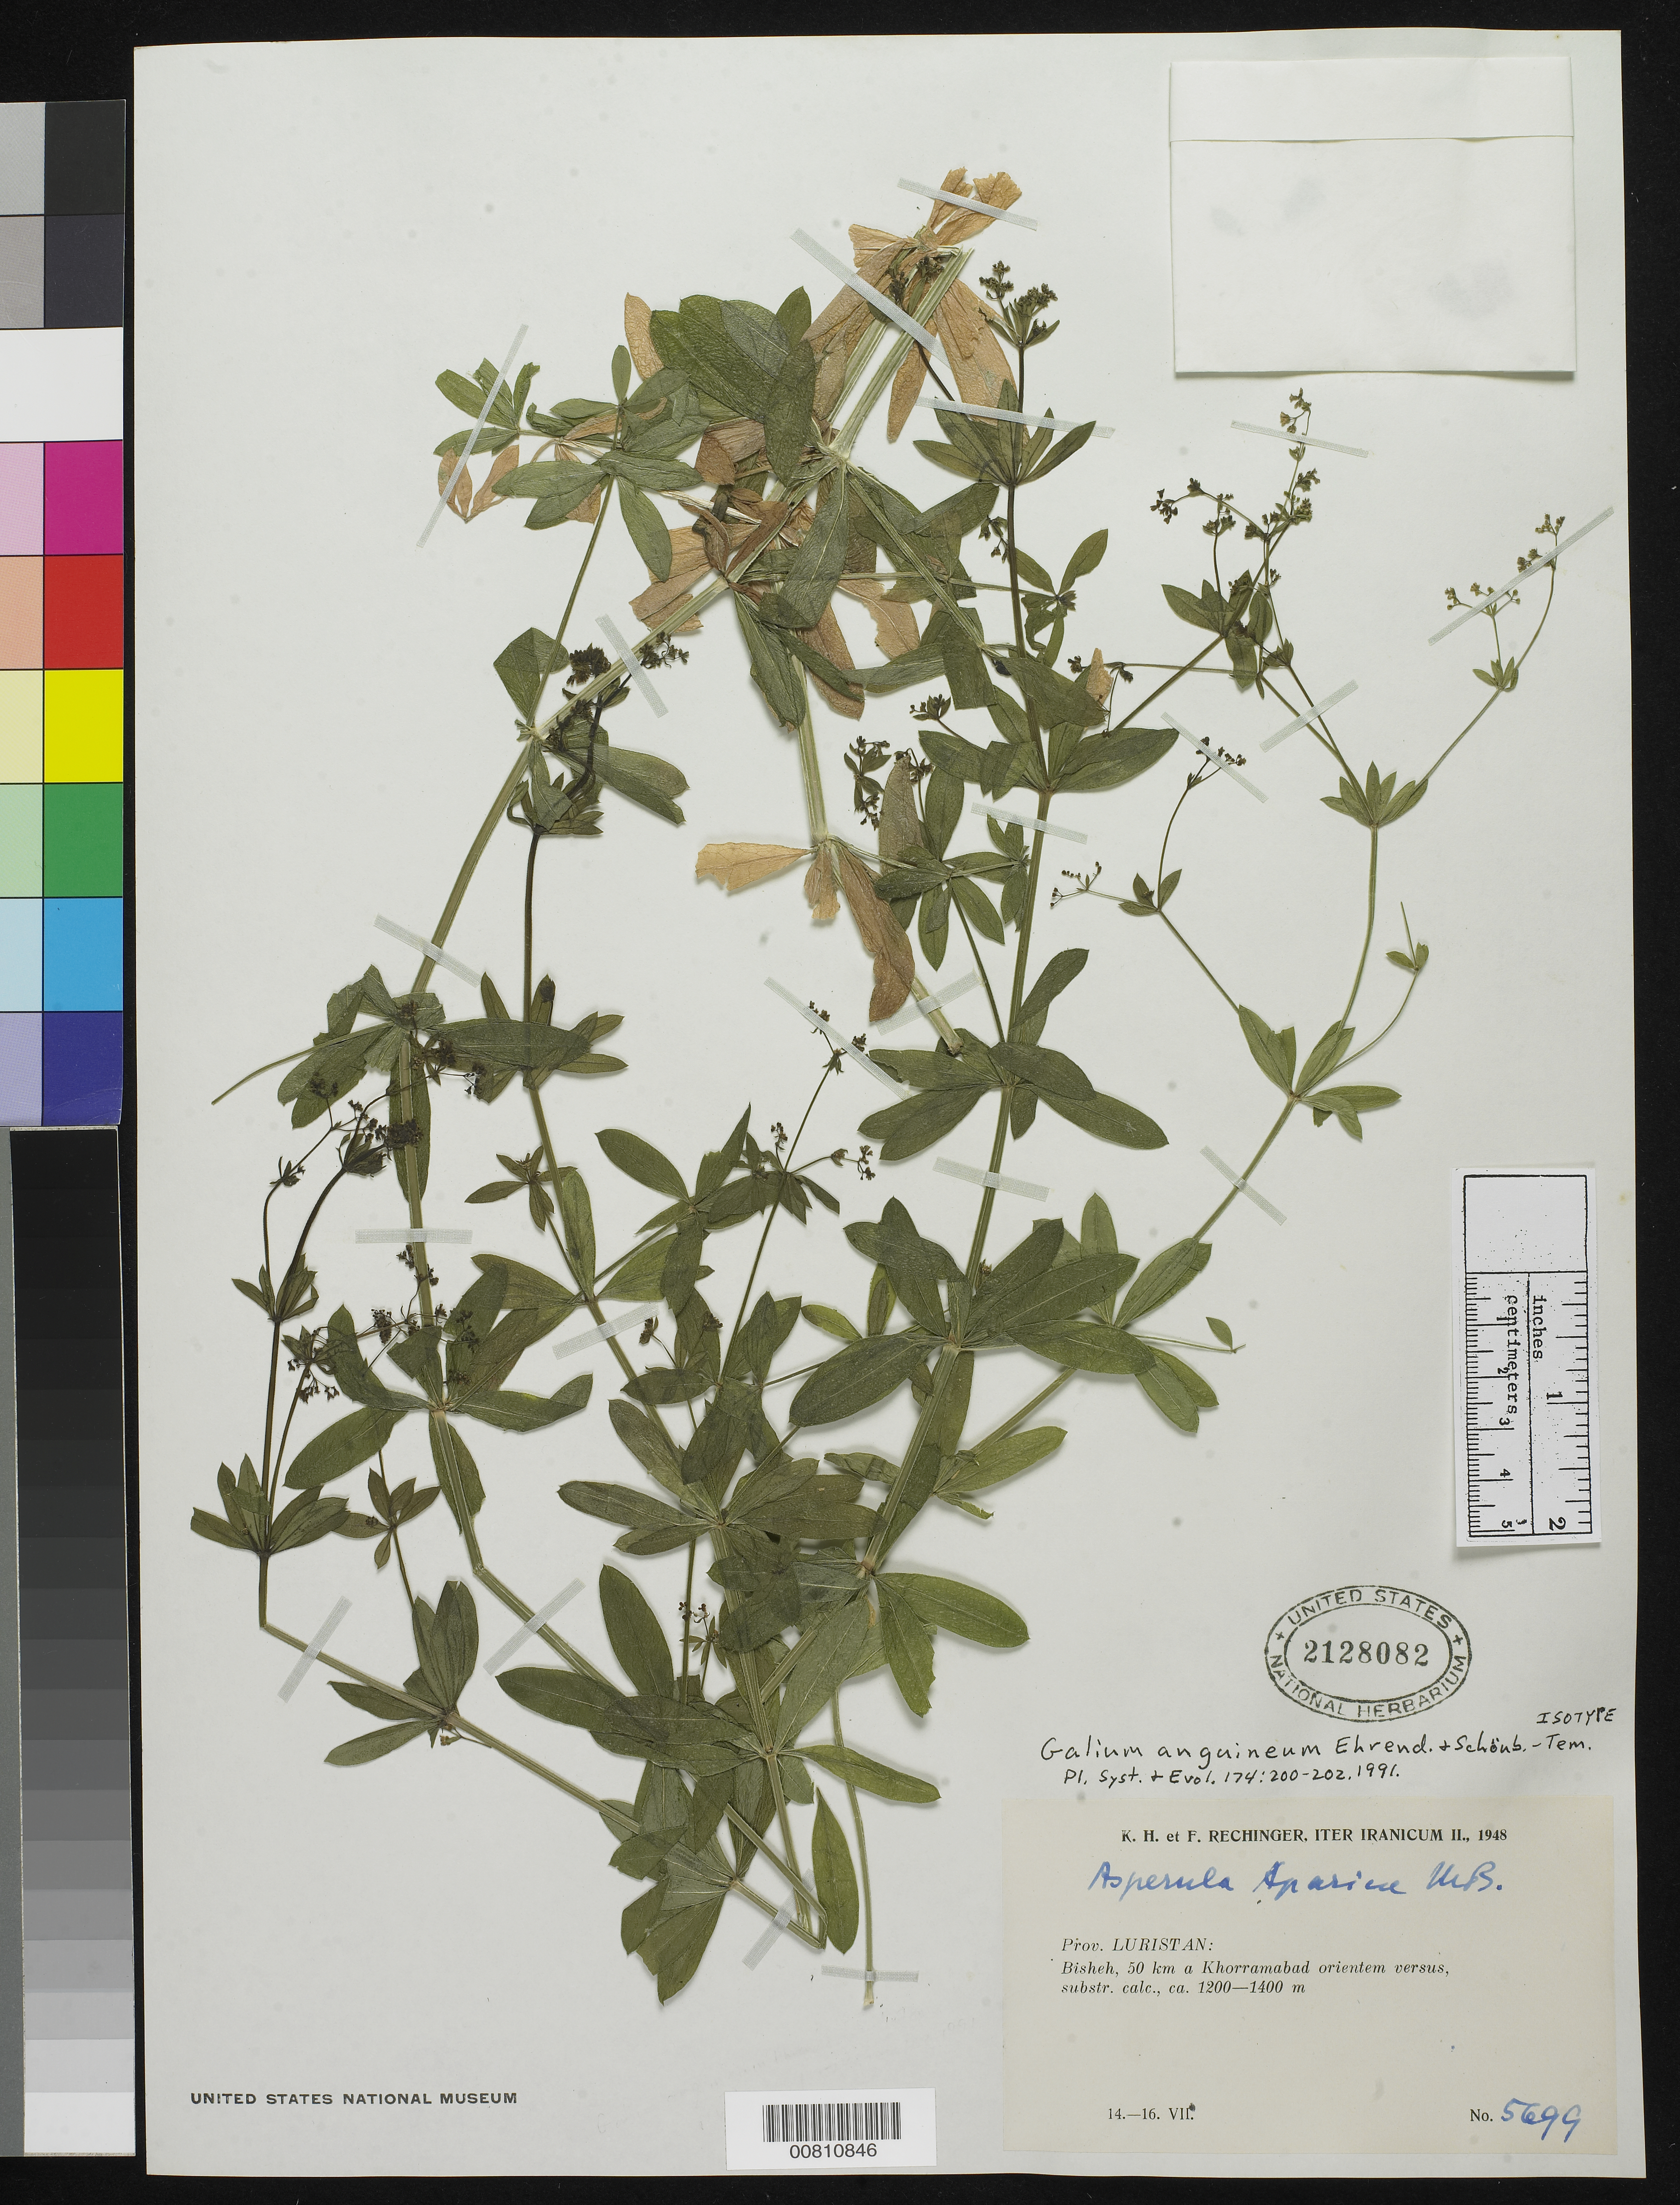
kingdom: Plantae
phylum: Tracheophyta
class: Magnoliopsida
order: Gentianales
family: Rubiaceae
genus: Galium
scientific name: Galium anguineum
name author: Ehrend. & Schönb.-Tem.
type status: Isotype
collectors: K. H. Rechinger & F. Rechinger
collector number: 5699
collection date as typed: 14 Jul 1948 to 16 Jul 1948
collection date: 1948-07-14/1948-07-16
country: Iran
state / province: Lorestan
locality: Prov. Luristan: Bisheh, 50 km a Khorramabad orientem versus.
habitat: Substr. calc.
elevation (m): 1200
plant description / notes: Holotype at W.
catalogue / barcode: US 2128082